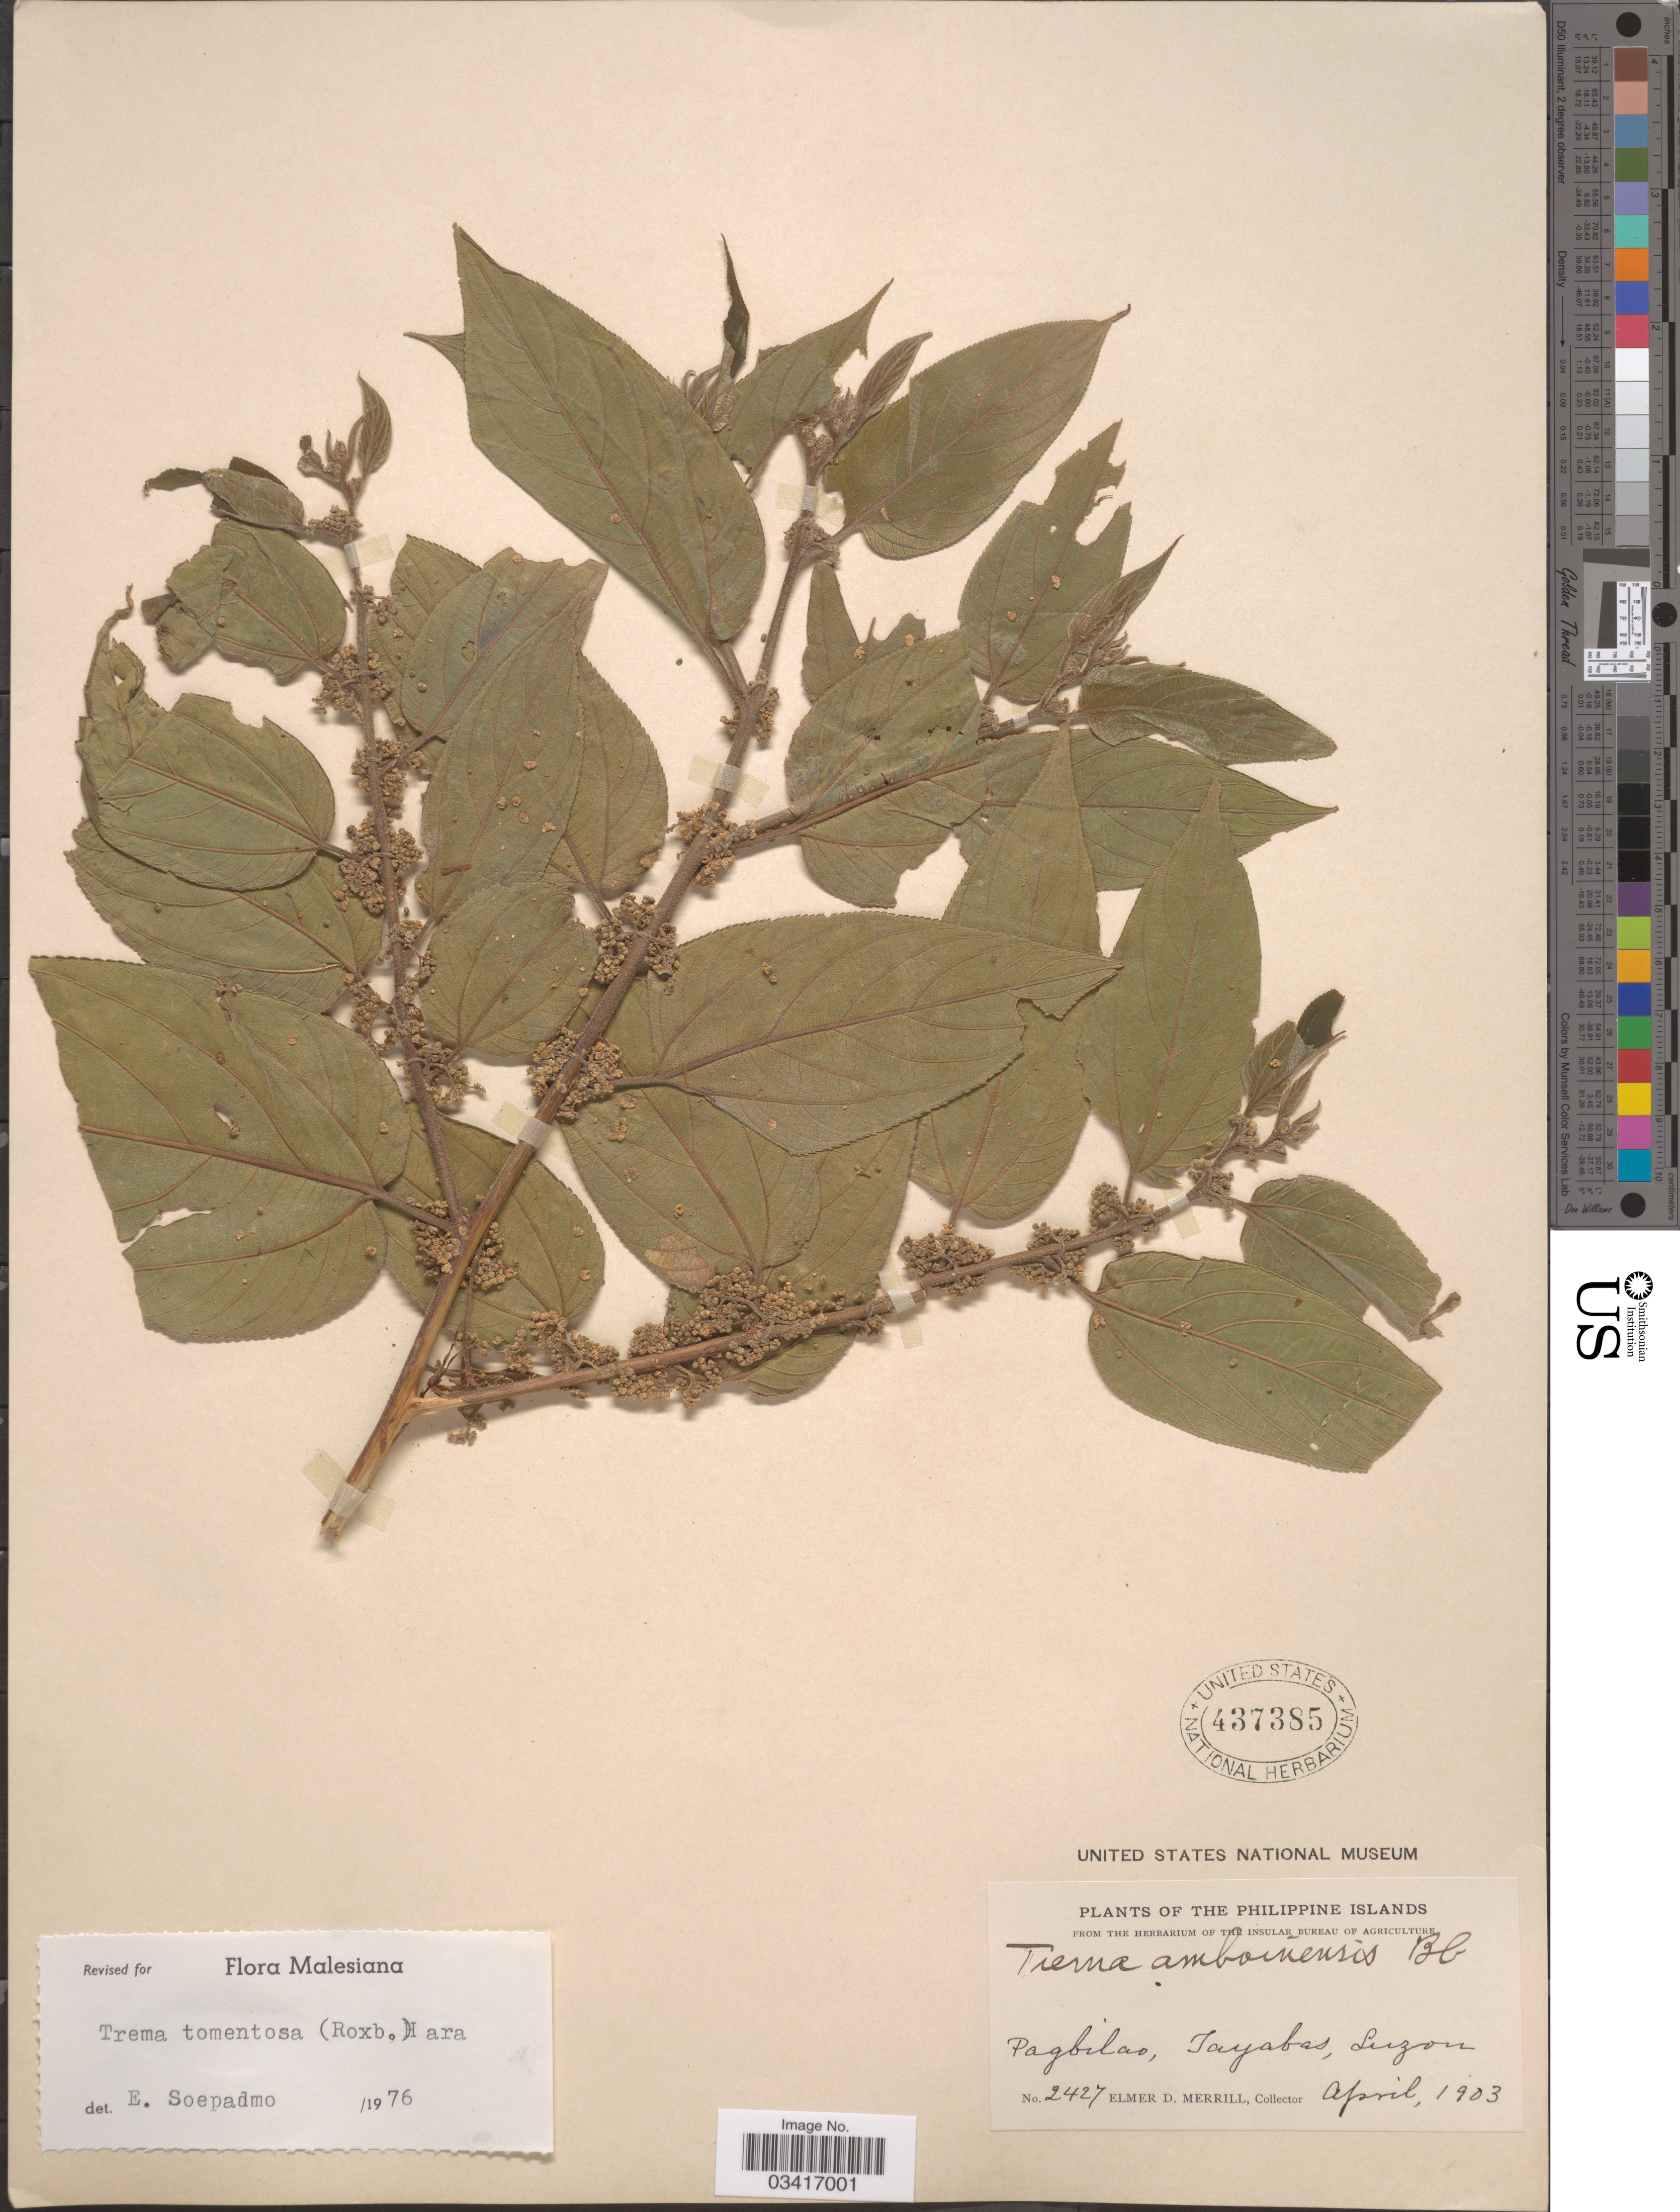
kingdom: Plantae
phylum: Tracheophyta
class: Magnoliopsida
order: Rosales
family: Cannabaceae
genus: Trema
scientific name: Trema tomentosum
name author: (Roxb.) Y. Hara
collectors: E. D. Merrill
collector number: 2427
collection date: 1903-04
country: Philippines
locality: Pagbilao, Tayabas, Luzon.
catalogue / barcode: US 437385